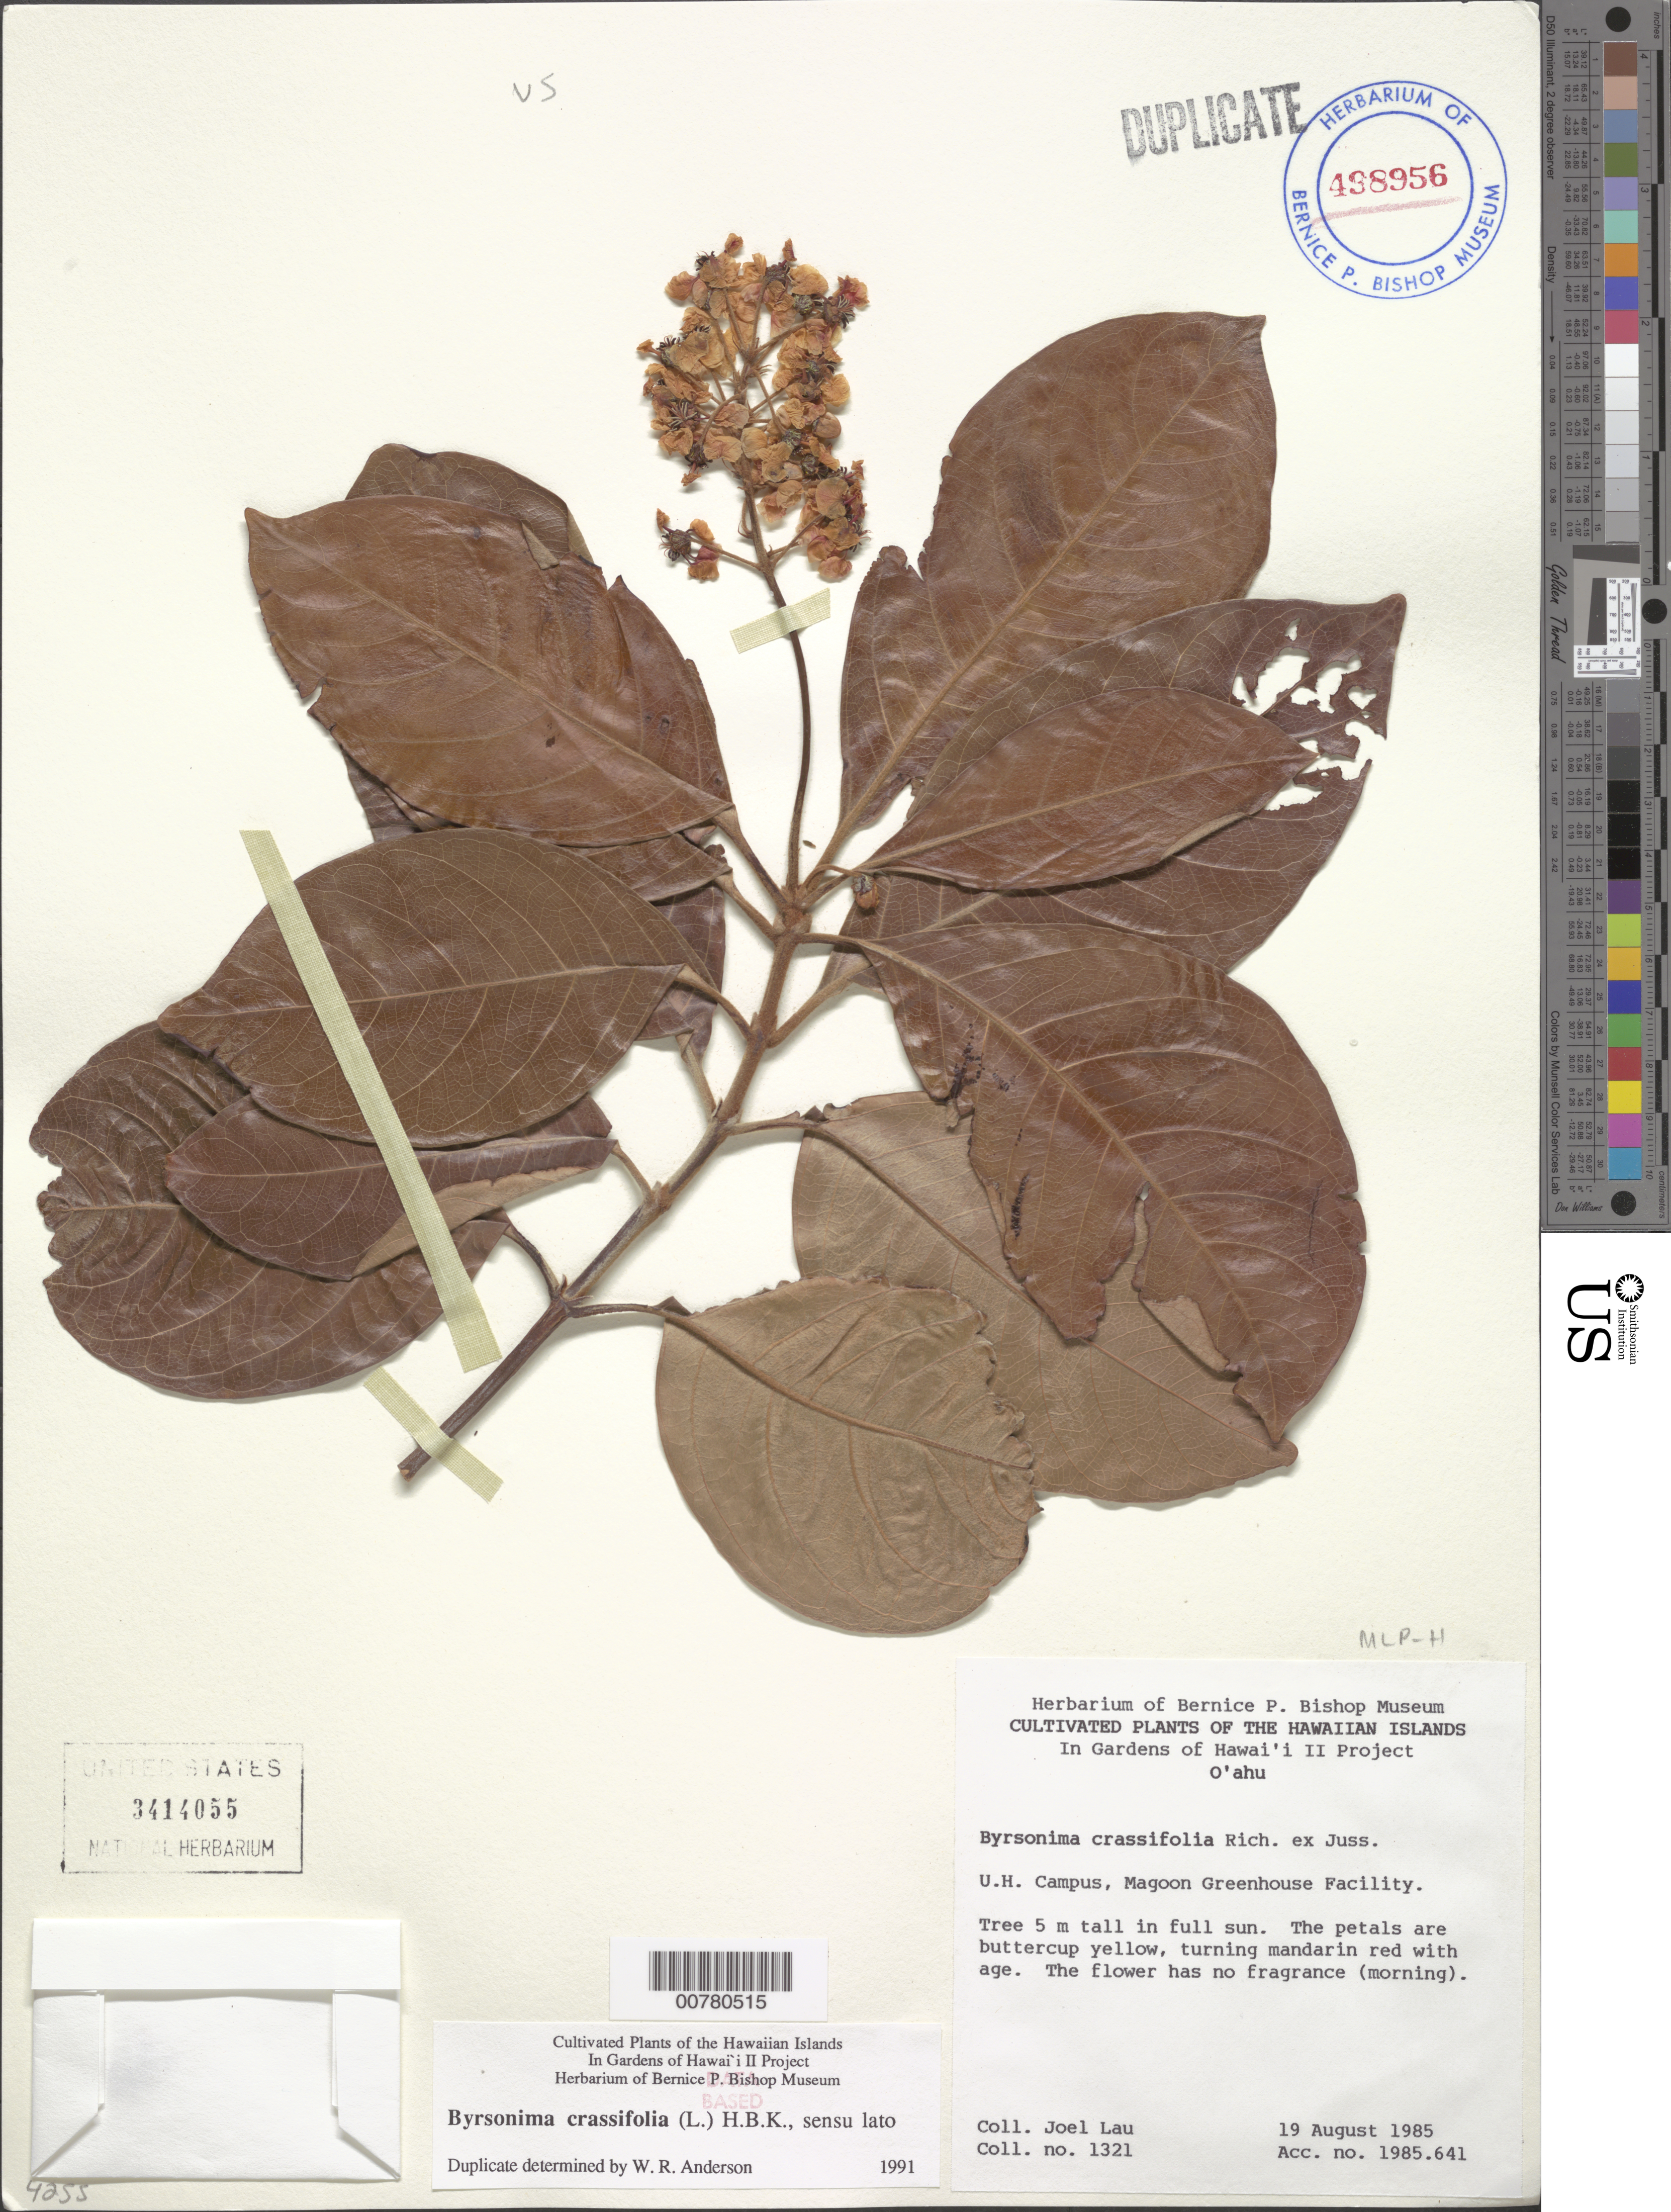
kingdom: Plantae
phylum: Tracheophyta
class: Magnoliopsida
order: Malpighiales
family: Malpighiaceae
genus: Byrsonima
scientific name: Byrsonima crassifolia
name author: (L.) Kunth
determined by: Anderson, W. R., (MICH), University of Michigan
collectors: J. Lau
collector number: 1321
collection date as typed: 19 Aug 1985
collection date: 1985-08-19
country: United States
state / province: Hawaii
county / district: Honolulu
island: Oahu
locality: UH campus, Magoon Greenhouse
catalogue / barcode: US 3414055